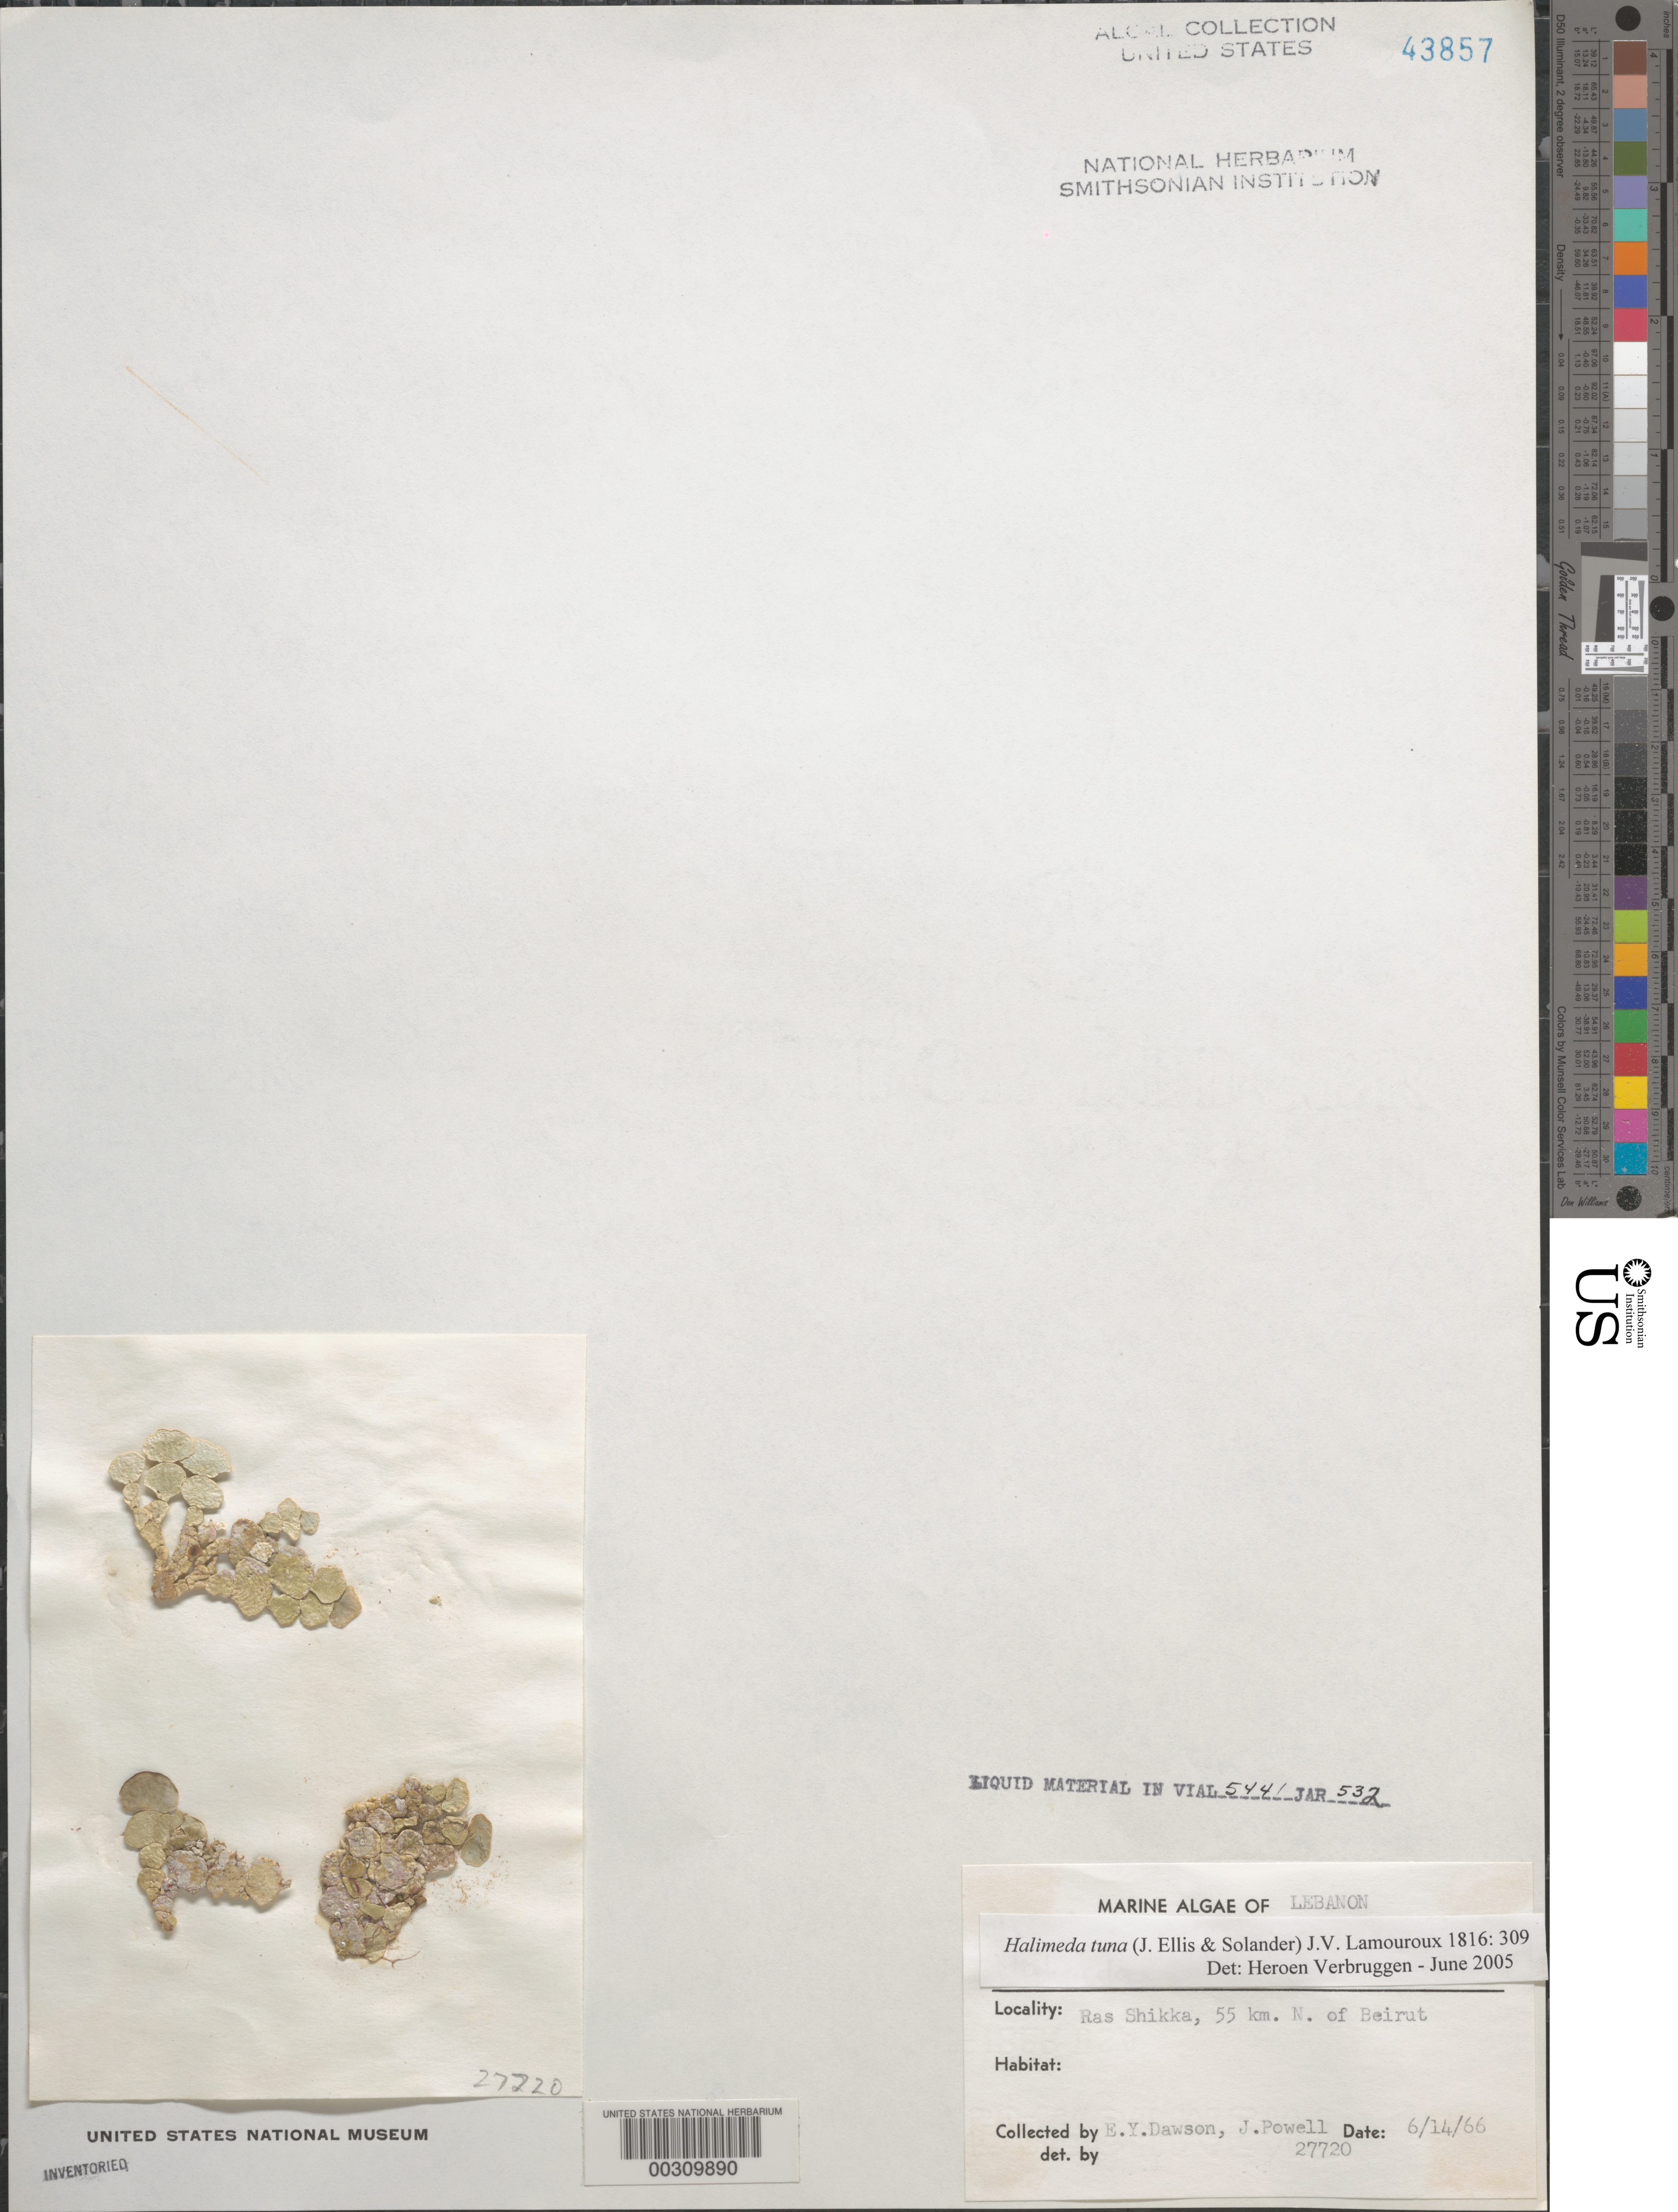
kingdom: Plantae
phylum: Chlorophyta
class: Ulvophyceae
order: Bryopsidales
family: Halimedaceae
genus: Halimeda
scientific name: Halimeda tuna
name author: (J. Ellis & Sol.) J.V.Lamouroux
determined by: Verbruggen, H.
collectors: E. Y. Dawson & J. Powell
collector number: EYD 27720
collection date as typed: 14 Jun 1966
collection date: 1966-06-14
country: Lebanon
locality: Ras Shikka, 55 km north of Beirut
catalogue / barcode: US 43857